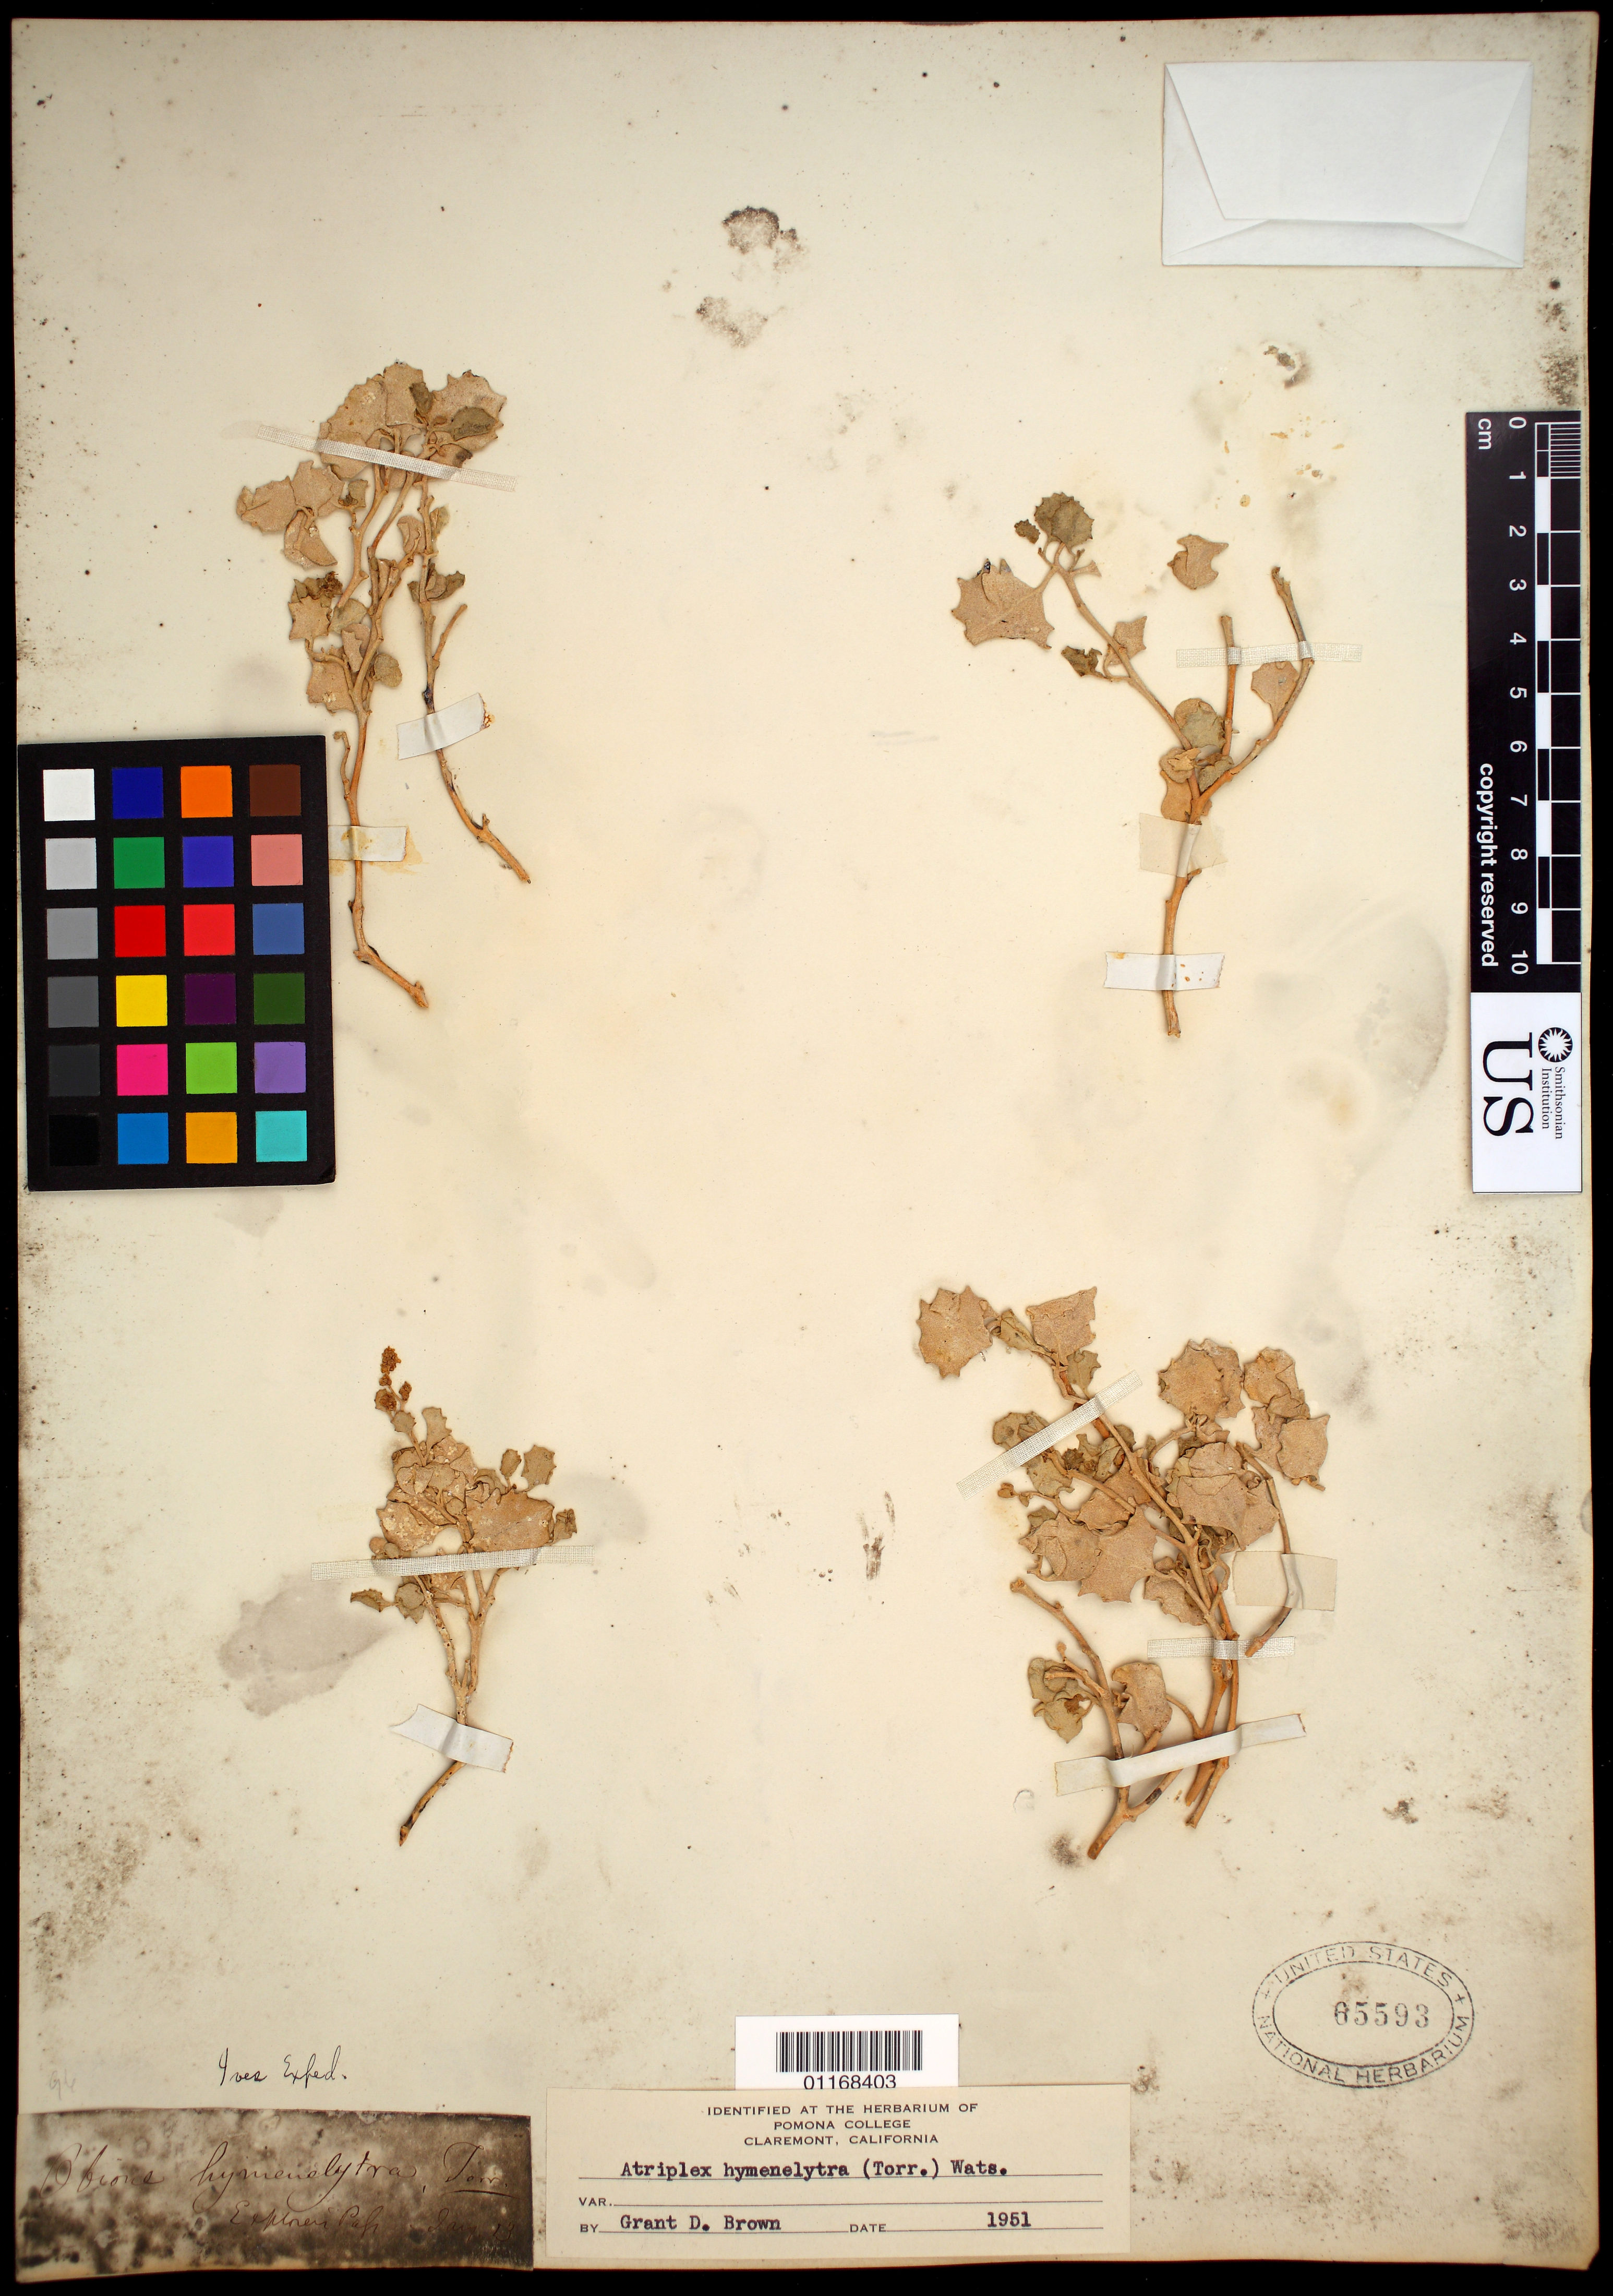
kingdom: Plantae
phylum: Tracheophyta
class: Magnoliopsida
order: Caryophyllales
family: Amaranthaceae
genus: Atriplex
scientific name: Atriplex hymenelytra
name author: (Torr.) S. Watson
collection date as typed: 13 Mar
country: Canada / United States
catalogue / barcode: US 65593